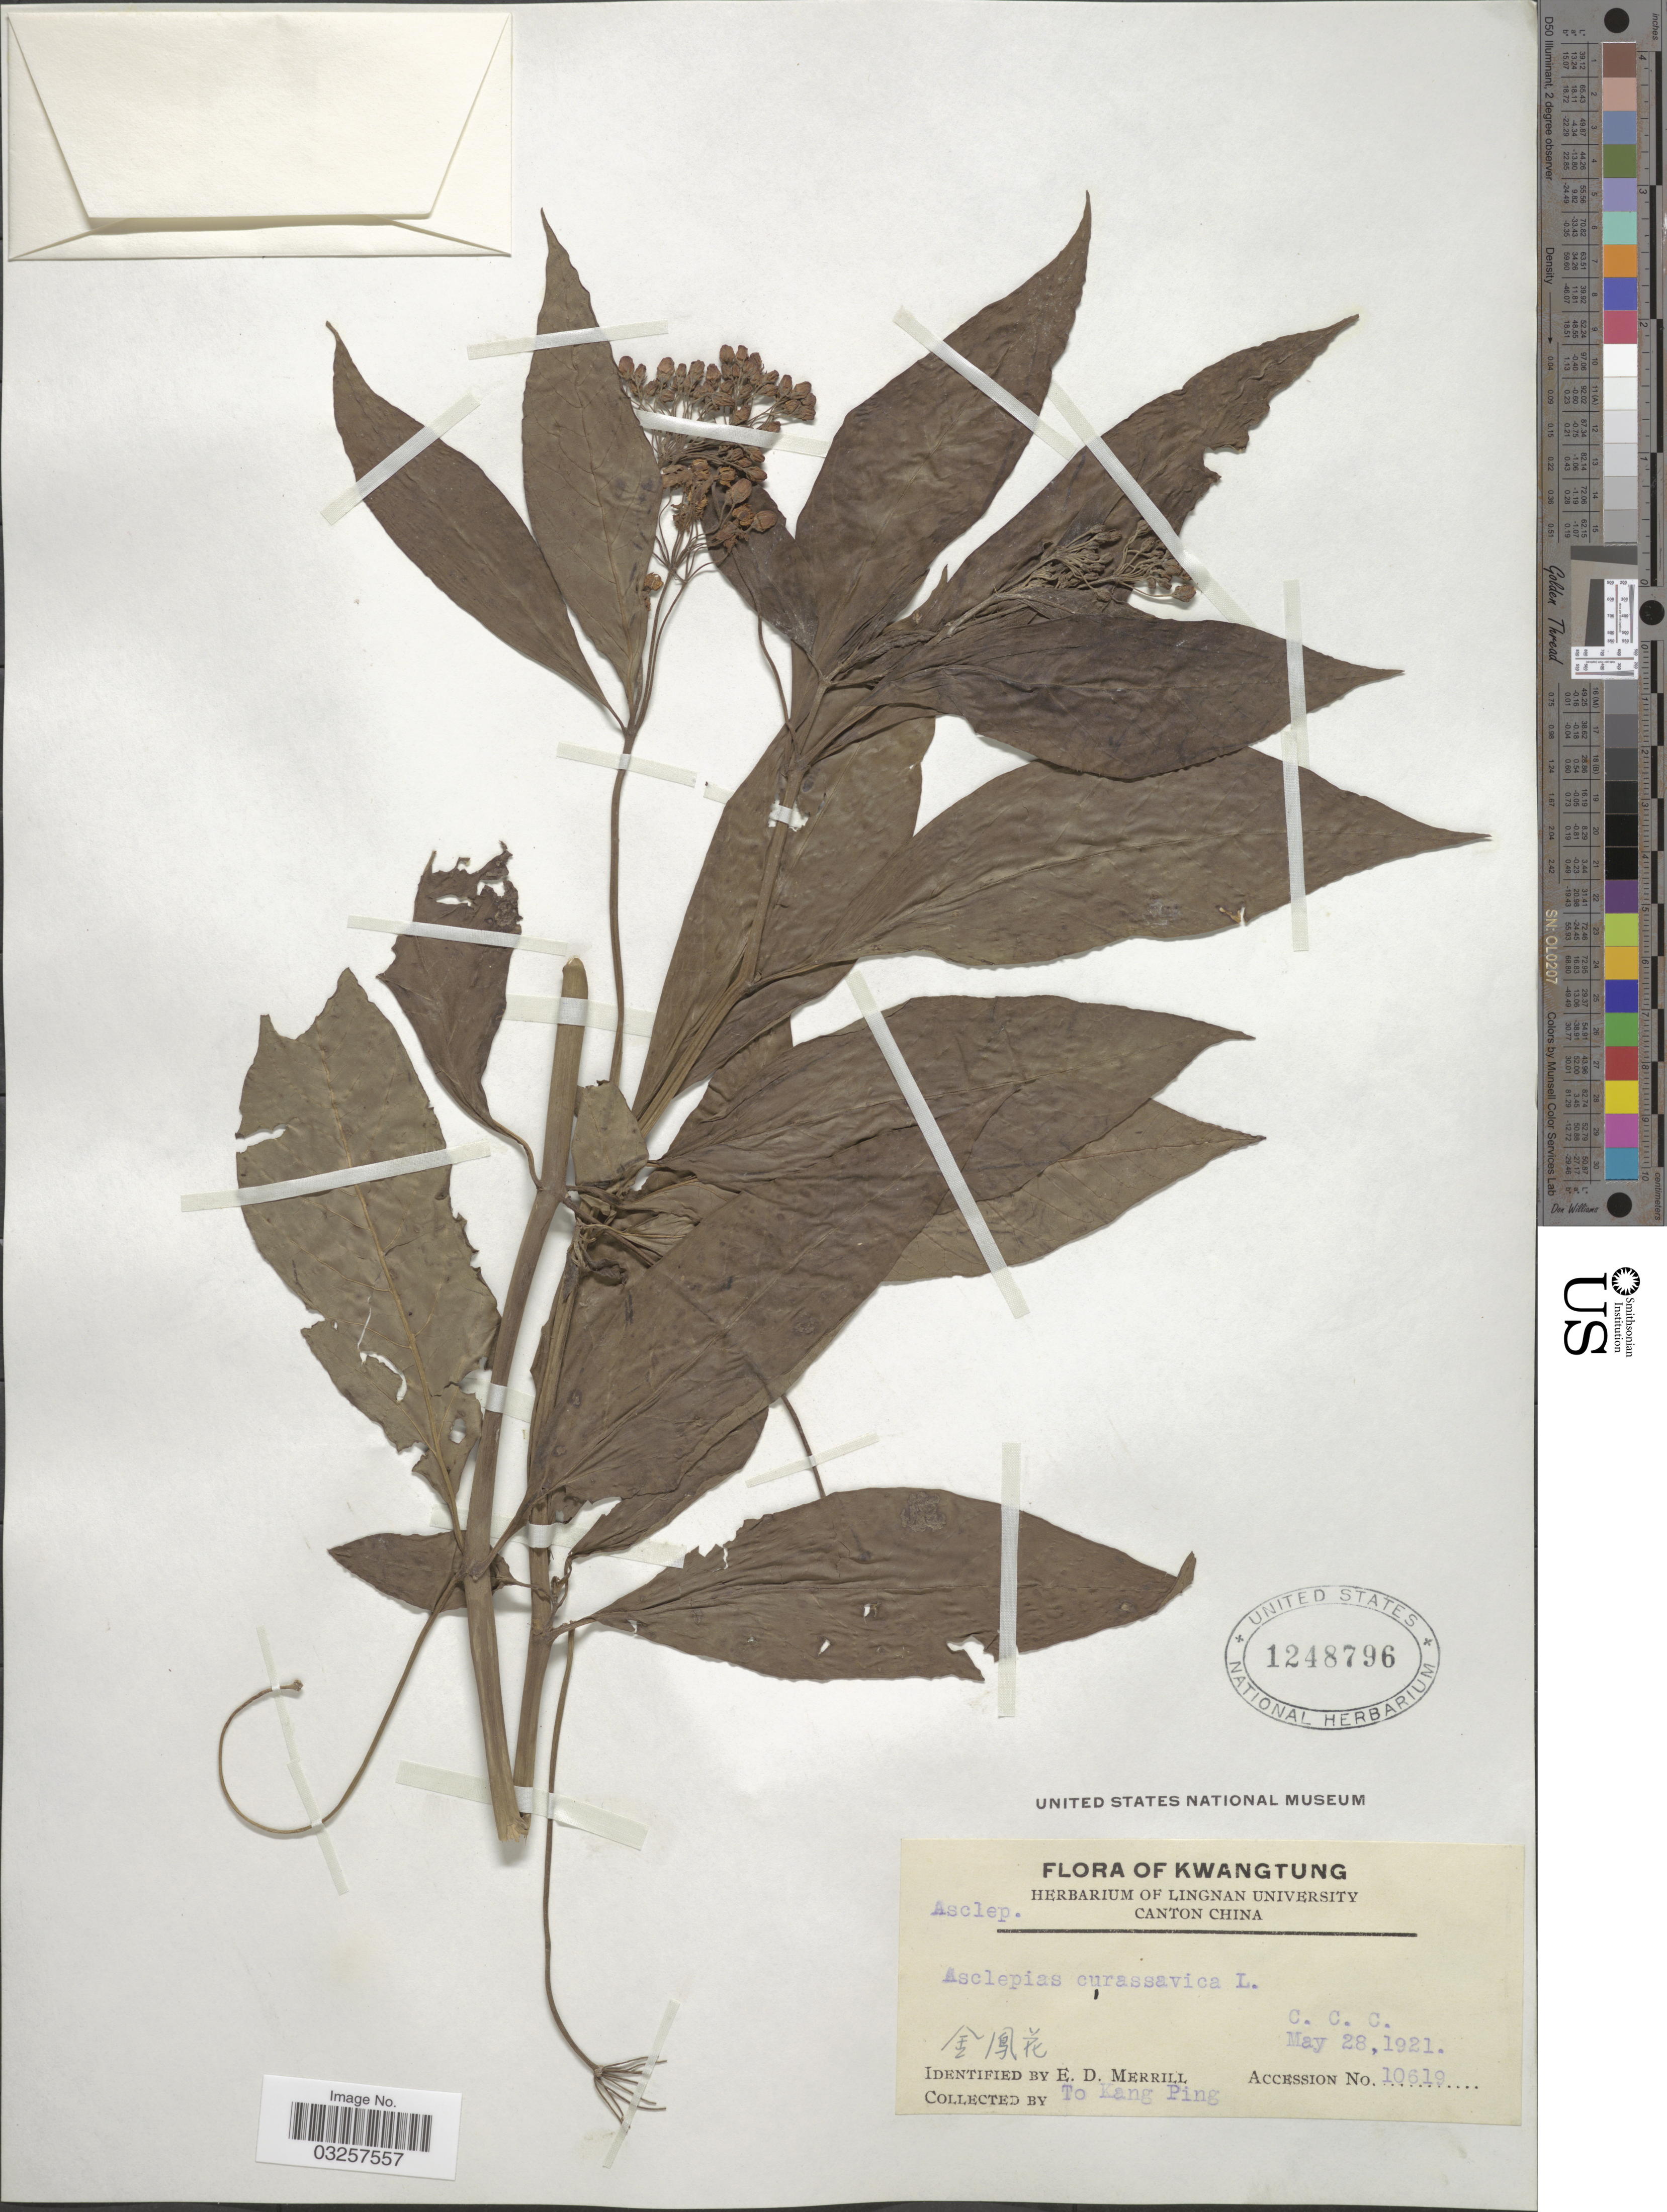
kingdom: Plantae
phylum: Tracheophyta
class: Magnoliopsida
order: Gentianales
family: Apocynaceae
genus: Asclepias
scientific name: Asclepias curassavica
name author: L.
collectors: T. Ping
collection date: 1921-05-28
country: China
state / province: Guangdong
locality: Kwangtung.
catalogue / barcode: US 1248796